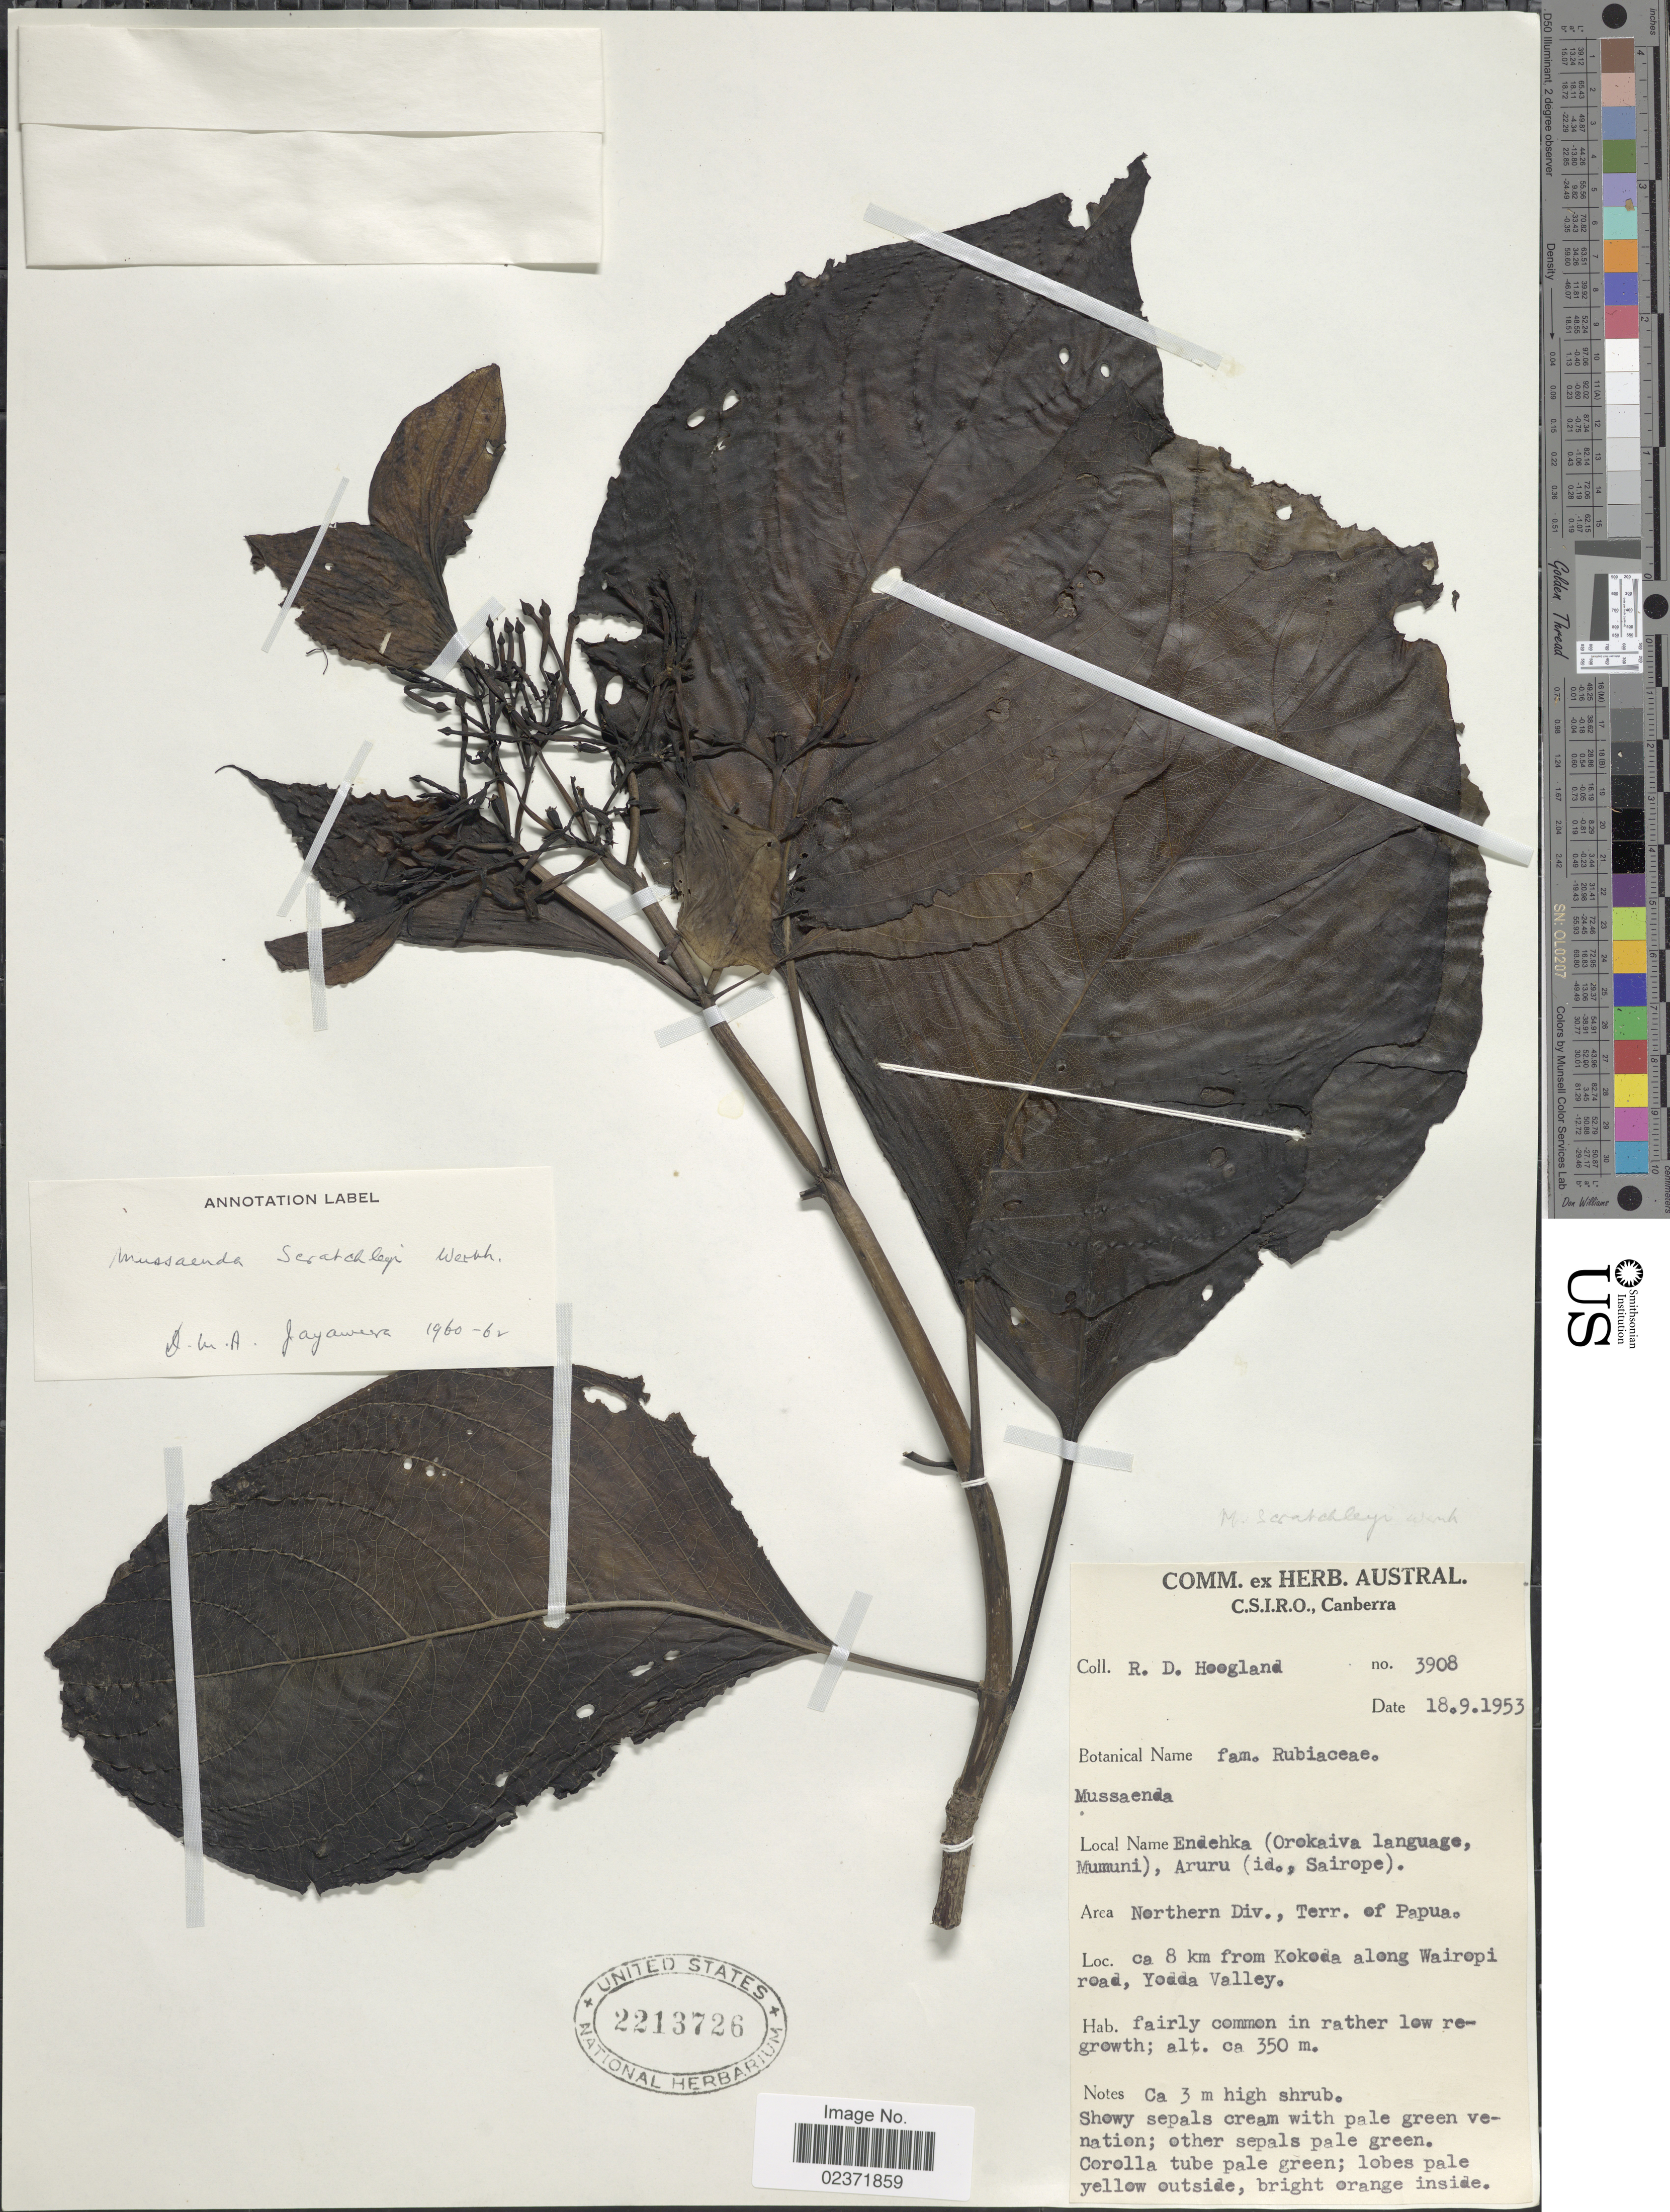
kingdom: Plantae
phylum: Tracheophyta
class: Magnoliopsida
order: Gentianales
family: Rubiaceae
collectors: R. D. Hoogland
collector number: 3908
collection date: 1953-09-18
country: Papua New Guinea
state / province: Northern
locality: Northern Div., Terr. of Papua, ca. 8 km from Kokoda along Wairopi road, Yodda Valley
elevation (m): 350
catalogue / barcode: US 2213726